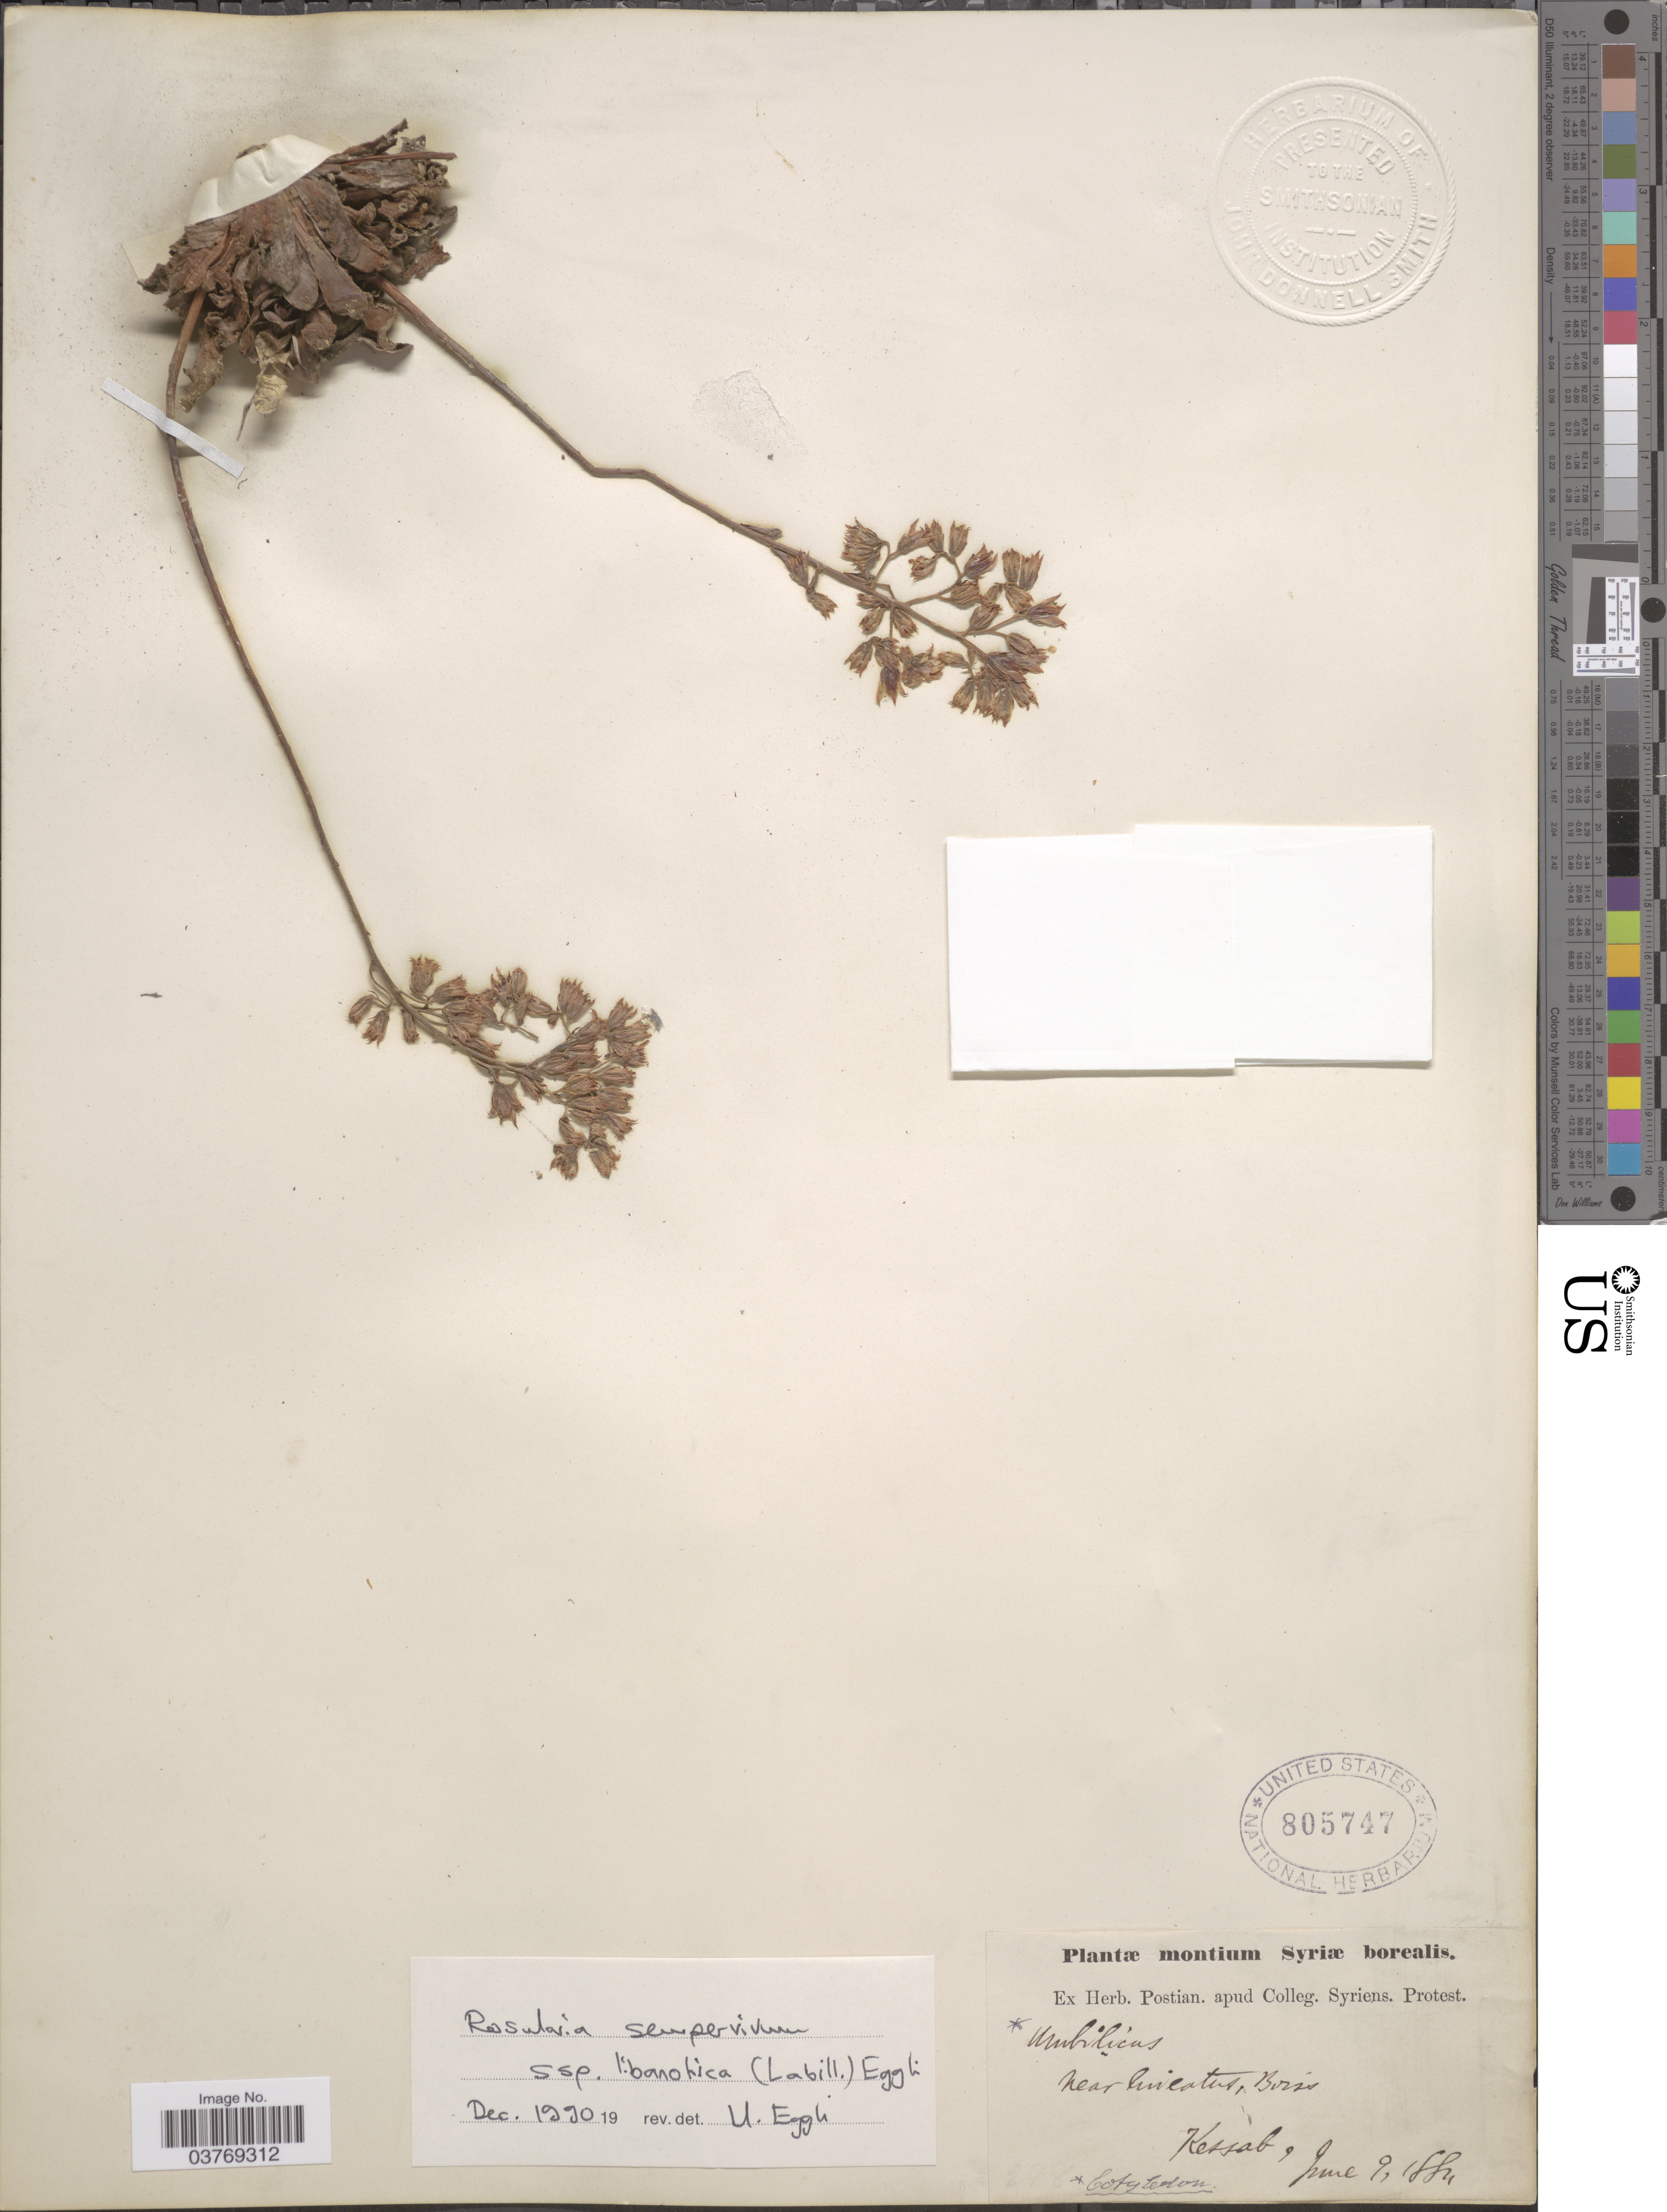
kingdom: Plantae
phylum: Tracheophyta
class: Magnoliopsida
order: Saxifragales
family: Crassulaceae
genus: Rosularia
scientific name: Rosularia sempervivum subsp. libanotica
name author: (Labill.) Eggli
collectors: ex herb. Postian. apud Colleg. Syriens. Protest. USE "Fannie P. A. Shepard" (10308853) AS PRIMARY COLLECTOR INSTEAD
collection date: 1884-06-09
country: Syria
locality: Near lineatus, Boris.*? Kessab.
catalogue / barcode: US 805747